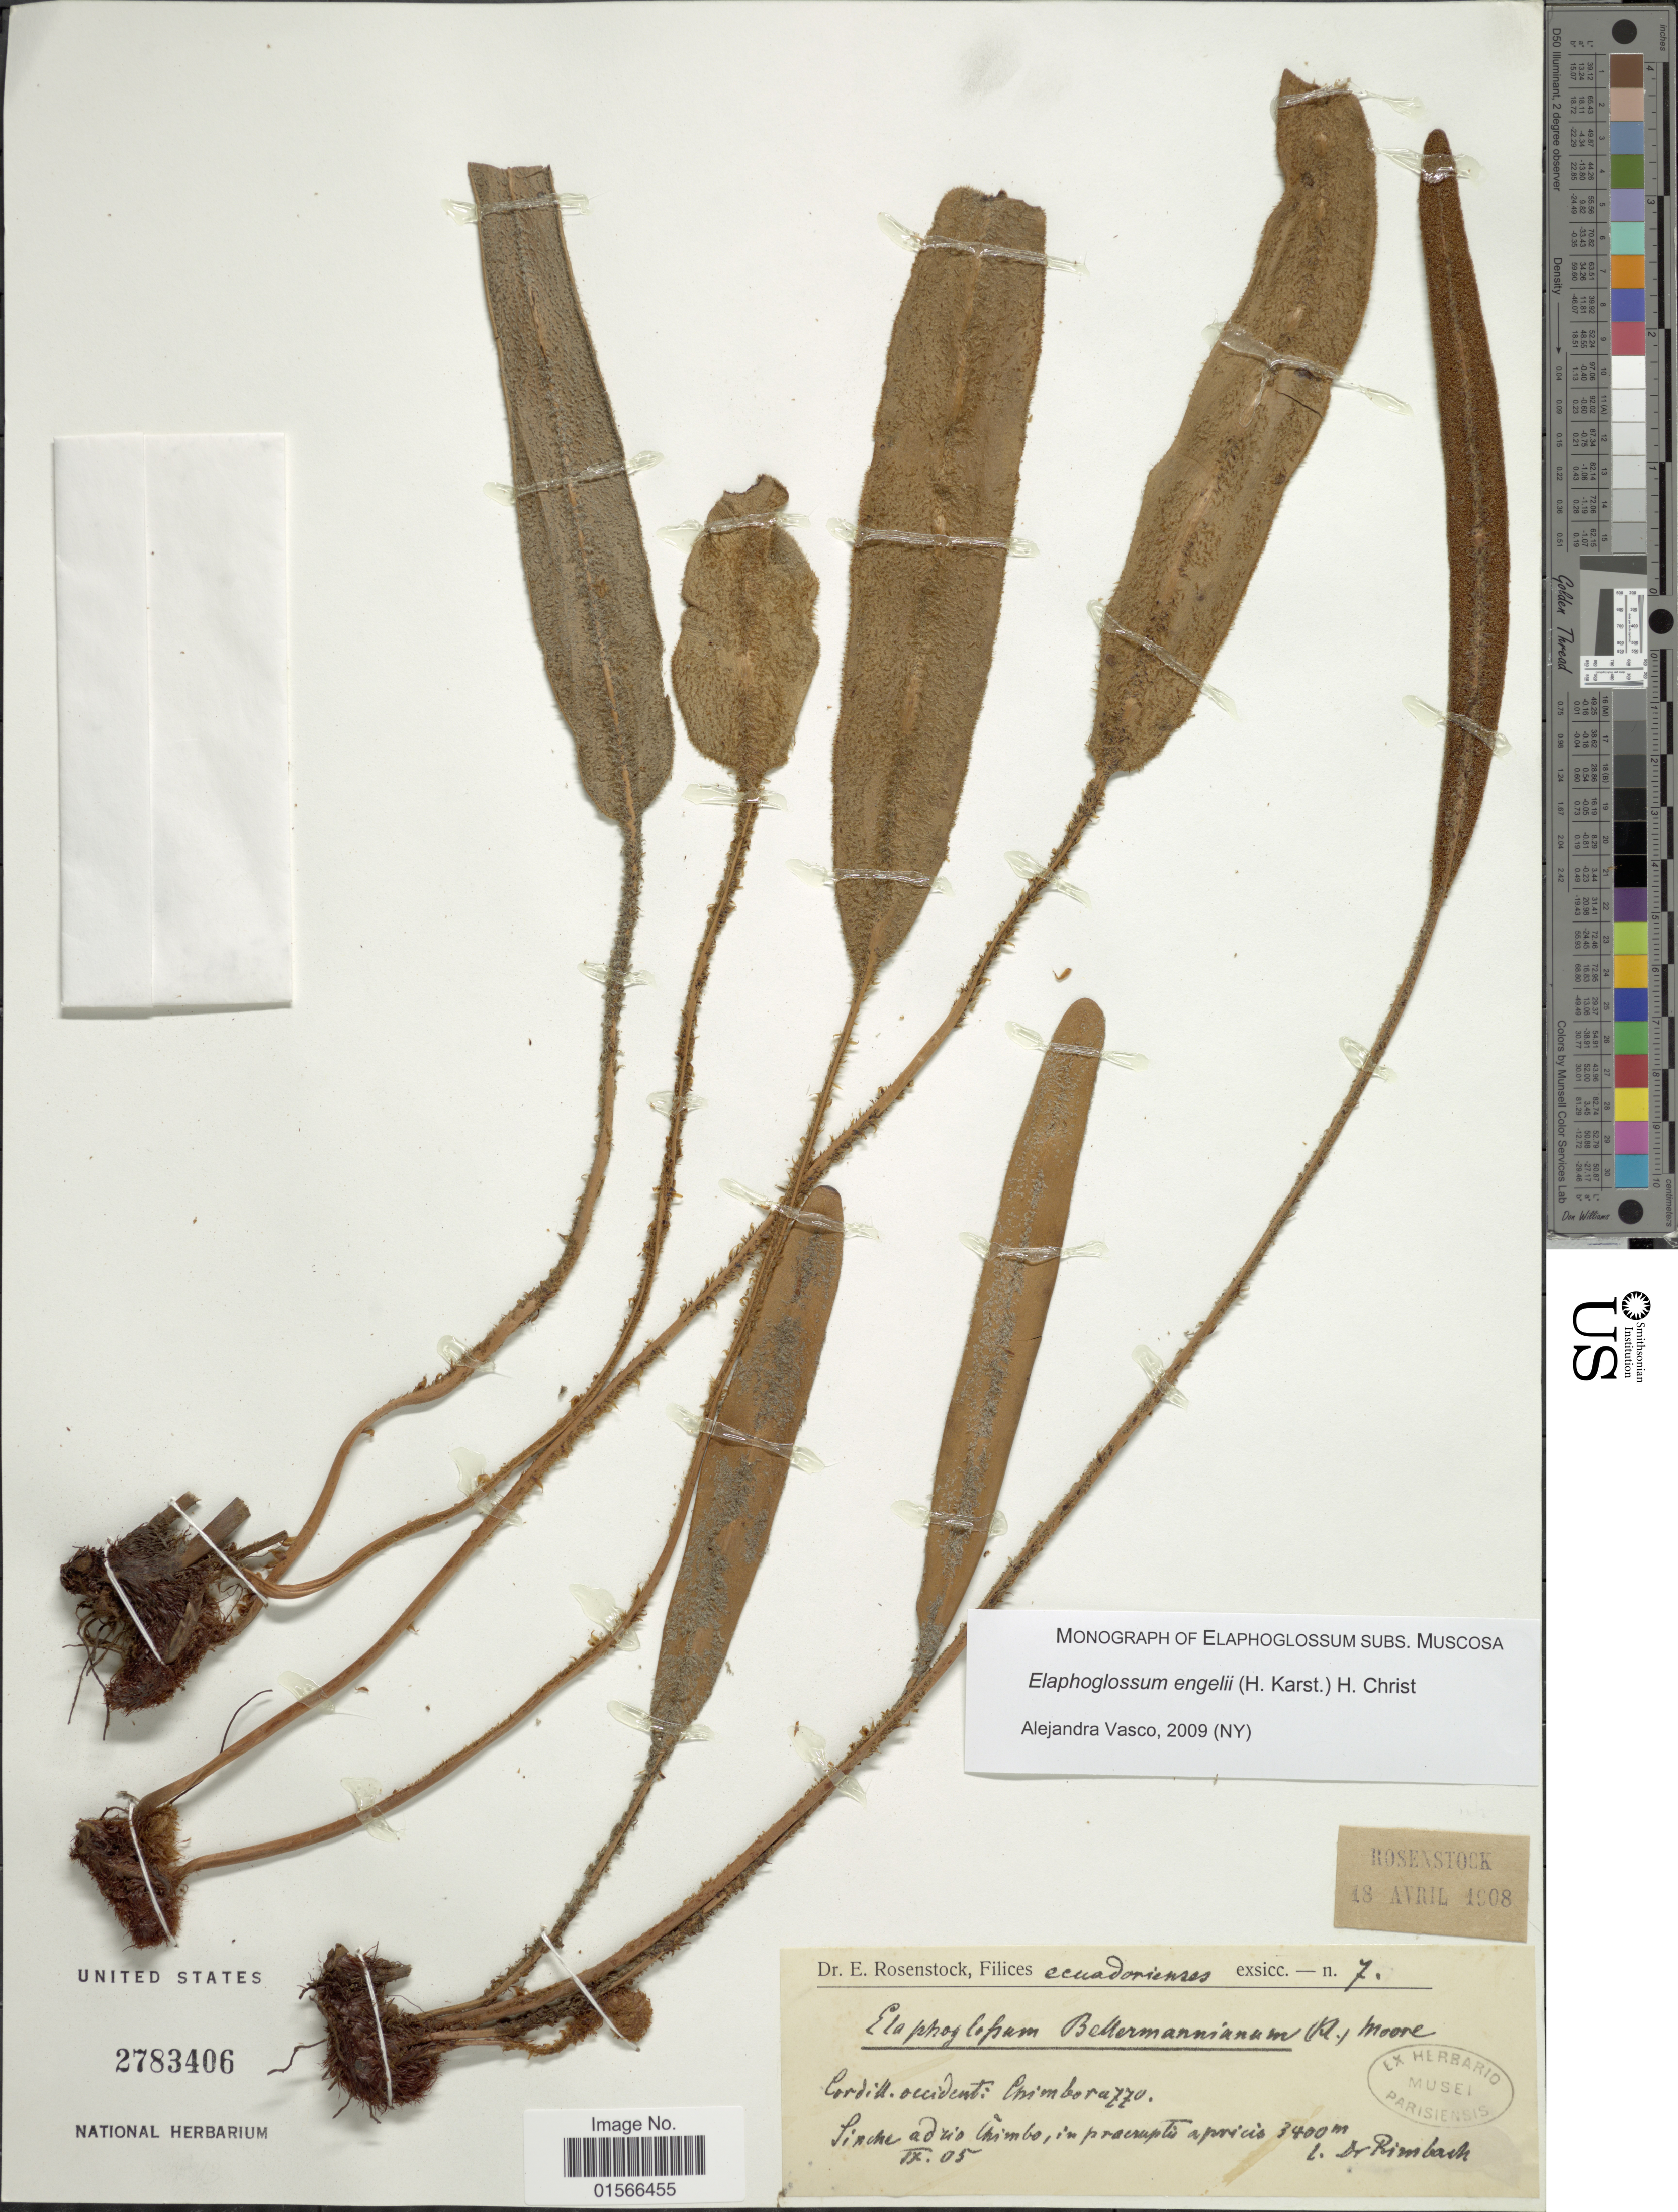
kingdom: Plantae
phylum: Tracheophyta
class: Polypodiopsida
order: Polypodiales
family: Dryopteridaceae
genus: Elaphoglossum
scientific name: Elaphoglossum engelii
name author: (H. Karst.) Christ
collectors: Rimbach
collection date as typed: Transcribed d/m/y: /9/5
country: Ecuador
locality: Sinche ad rio Chimbo, in praeruptis apricis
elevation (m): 3400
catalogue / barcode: US 2783406